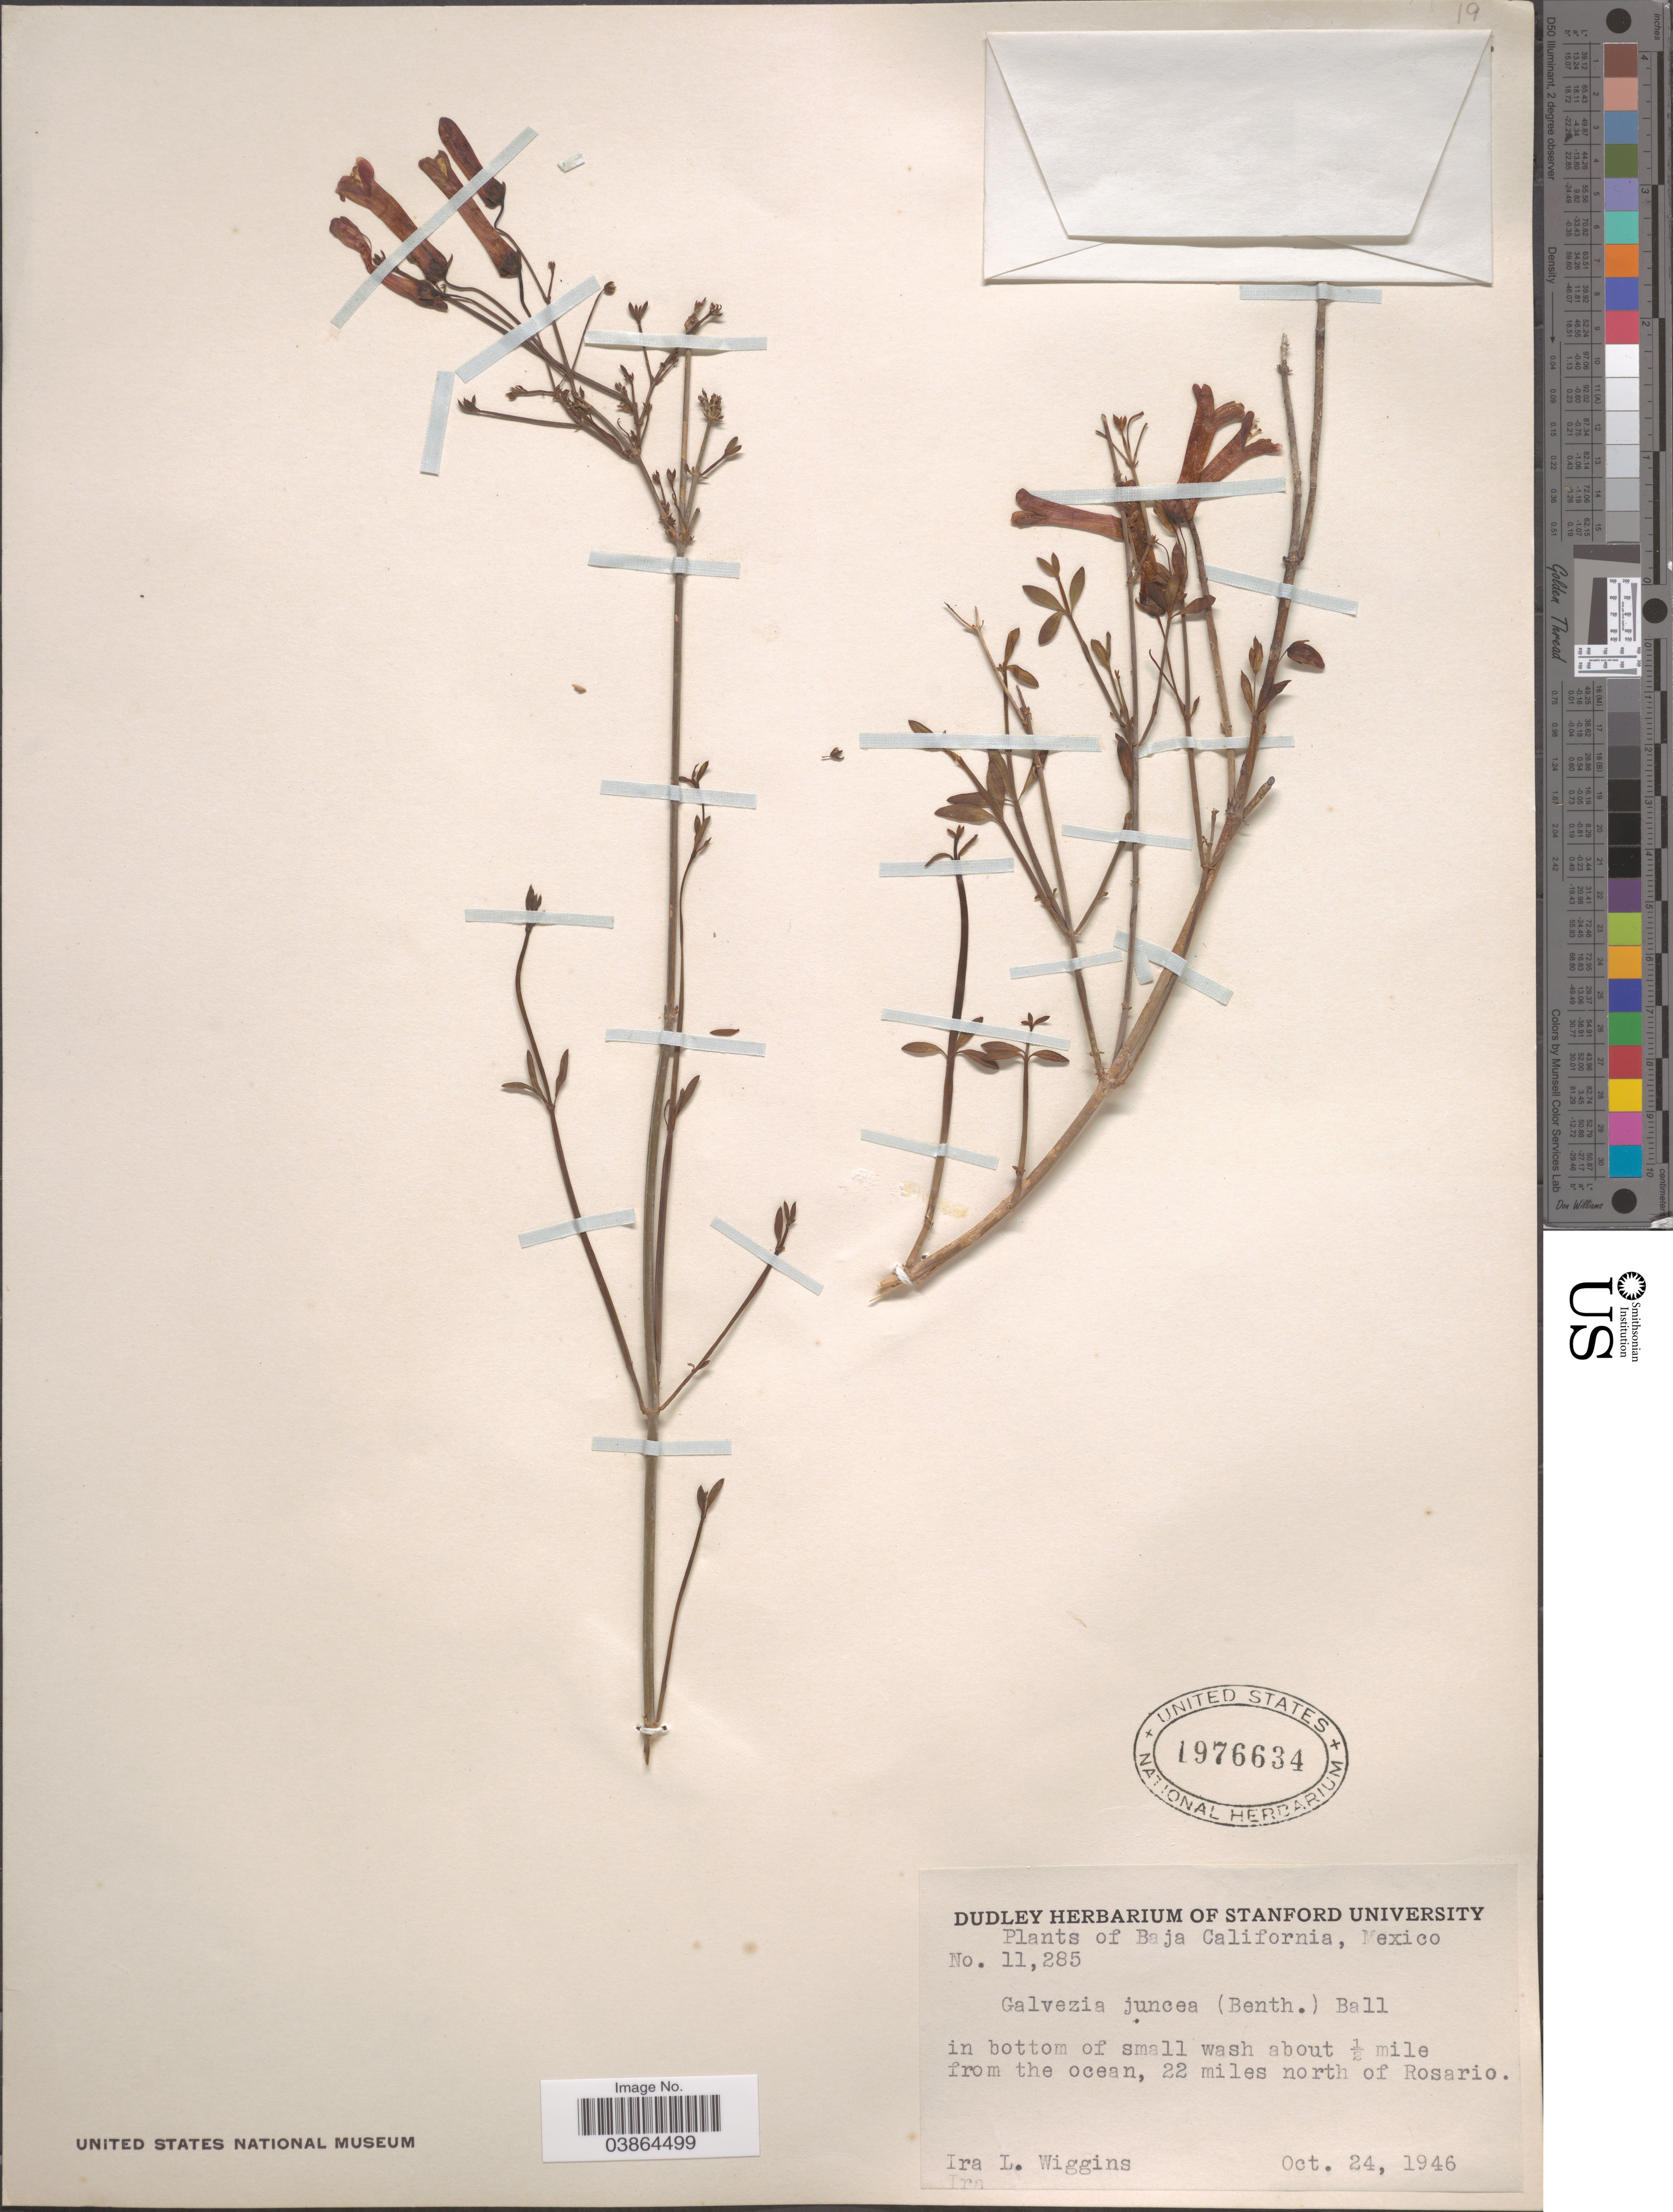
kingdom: Plantae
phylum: Tracheophyta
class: Magnoliopsida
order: Lamiales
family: Plantaginaceae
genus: Gambelia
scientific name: Gambelia juncea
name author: (Benth.) D.A. Sutton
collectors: I. L. Wiggins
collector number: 11285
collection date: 1946-10-24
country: Mexico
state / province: Baja California Norte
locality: About ½ mile from the ocean, 22 miles north of Rosario.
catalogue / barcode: US 1976634